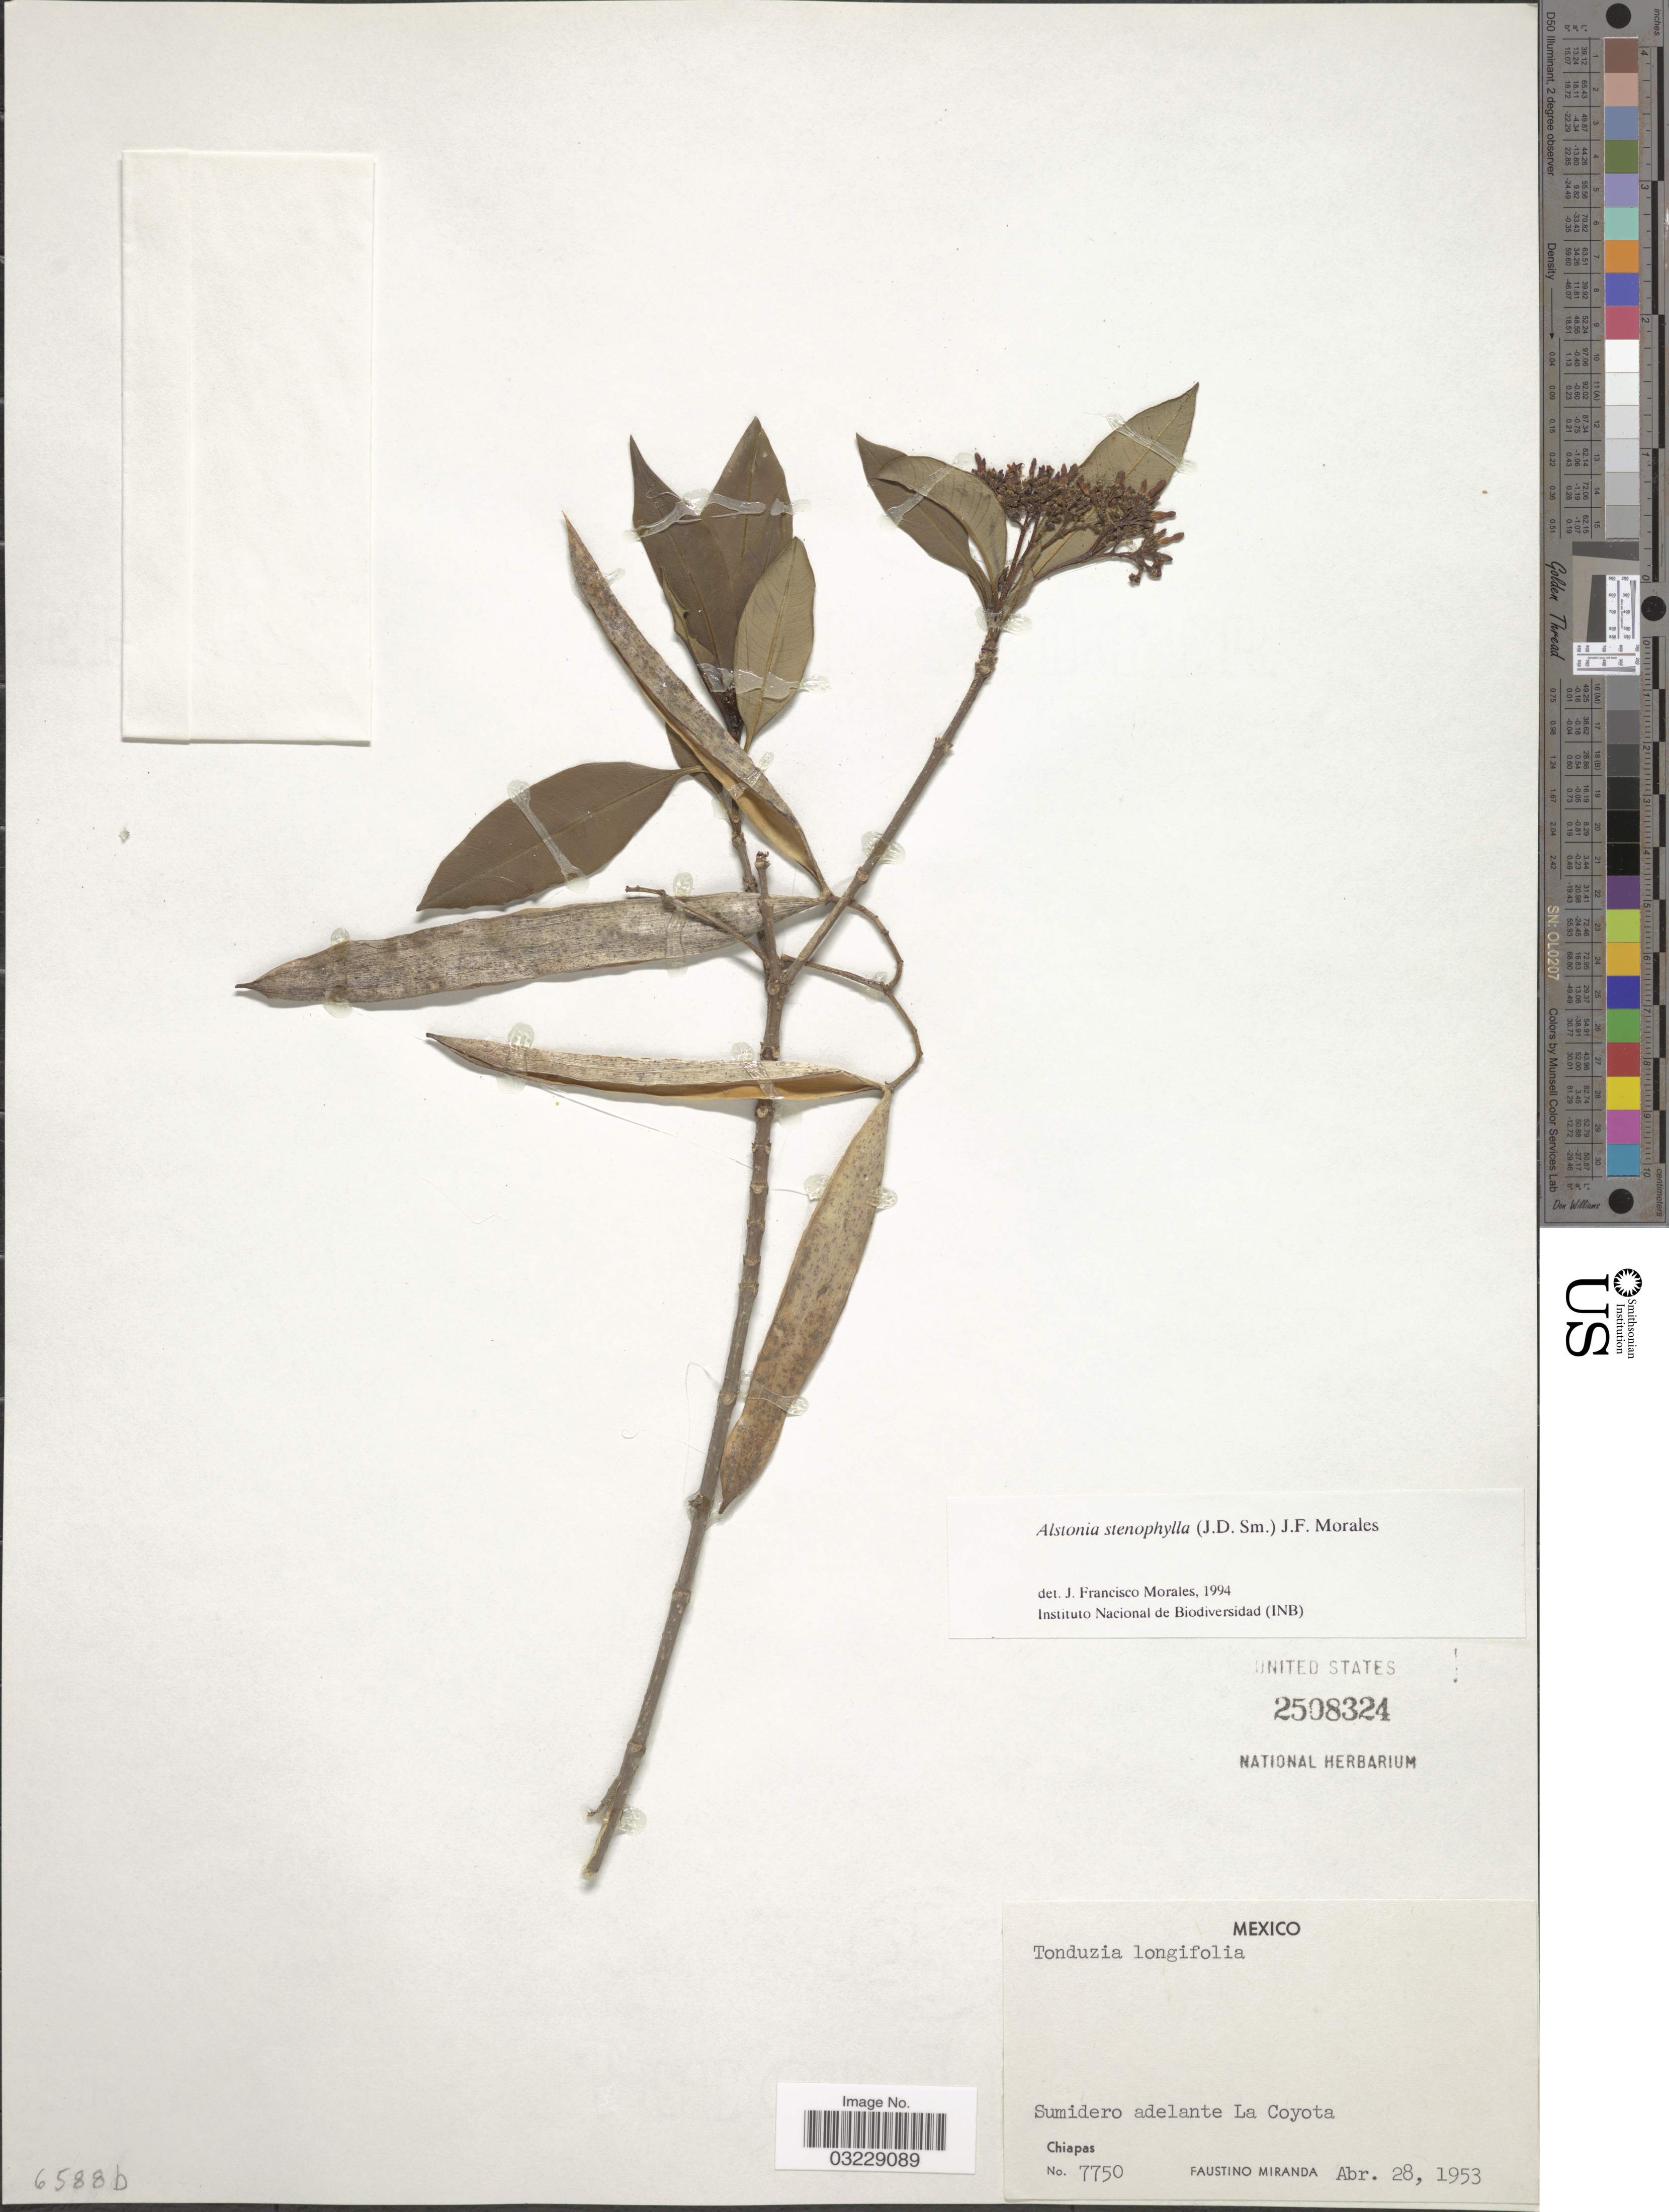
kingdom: Plantae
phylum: Tracheophyta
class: Magnoliopsida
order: Gentianales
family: Apocynaceae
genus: Alstonia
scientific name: Alstonia stenophylla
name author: Guillaumin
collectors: F. Miranda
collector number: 7750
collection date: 1953-04-28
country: Mexico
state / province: Chiapas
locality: Sumidero adelante La Coyota.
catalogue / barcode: US 2508324